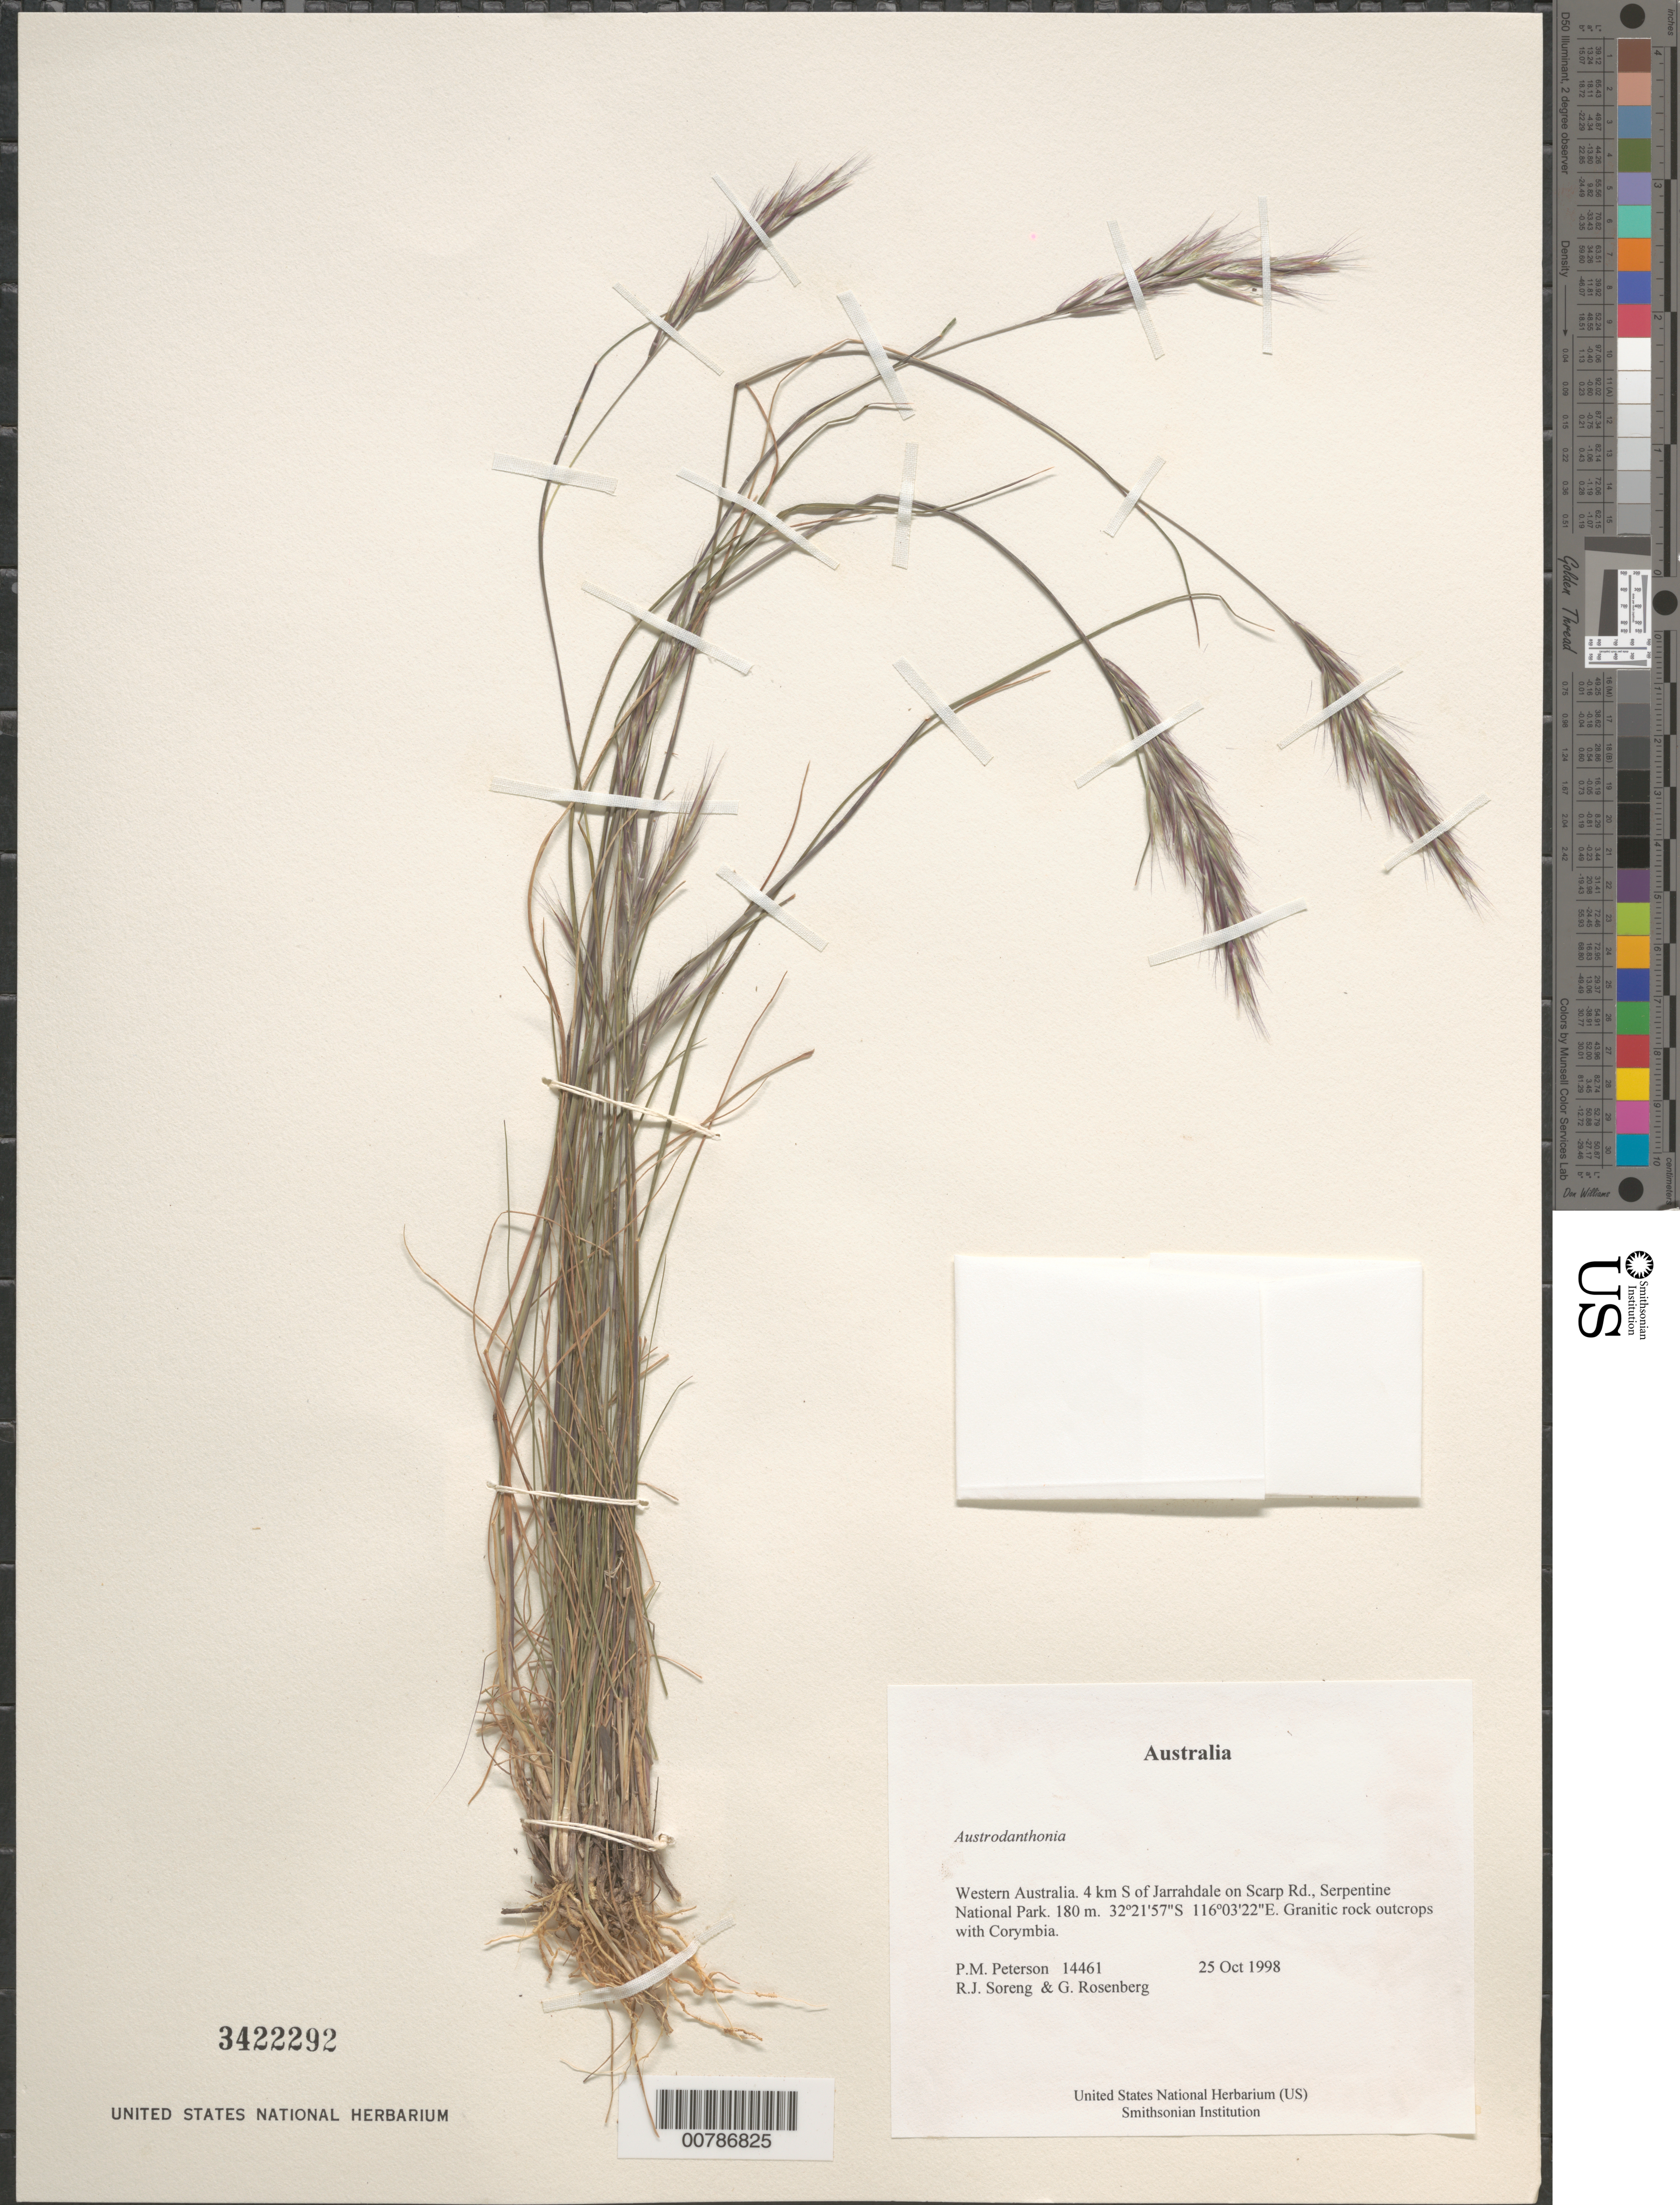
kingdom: Plantae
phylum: Tracheophyta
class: Liliopsida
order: Poales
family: Poaceae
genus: Austrodanthonia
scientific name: Austrodanthonia sp.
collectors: P. M. Peterson, R. J. Soreng & G. Rosenberg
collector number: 14461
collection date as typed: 25 Oct 1998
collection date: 1998-10-25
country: Australia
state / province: Western Australia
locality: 4 km S of Jarrahdale on Scarp Rd., Serpentine National Park.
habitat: Granitic rock outcrops with Corymbia.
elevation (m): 180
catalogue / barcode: US 3422292